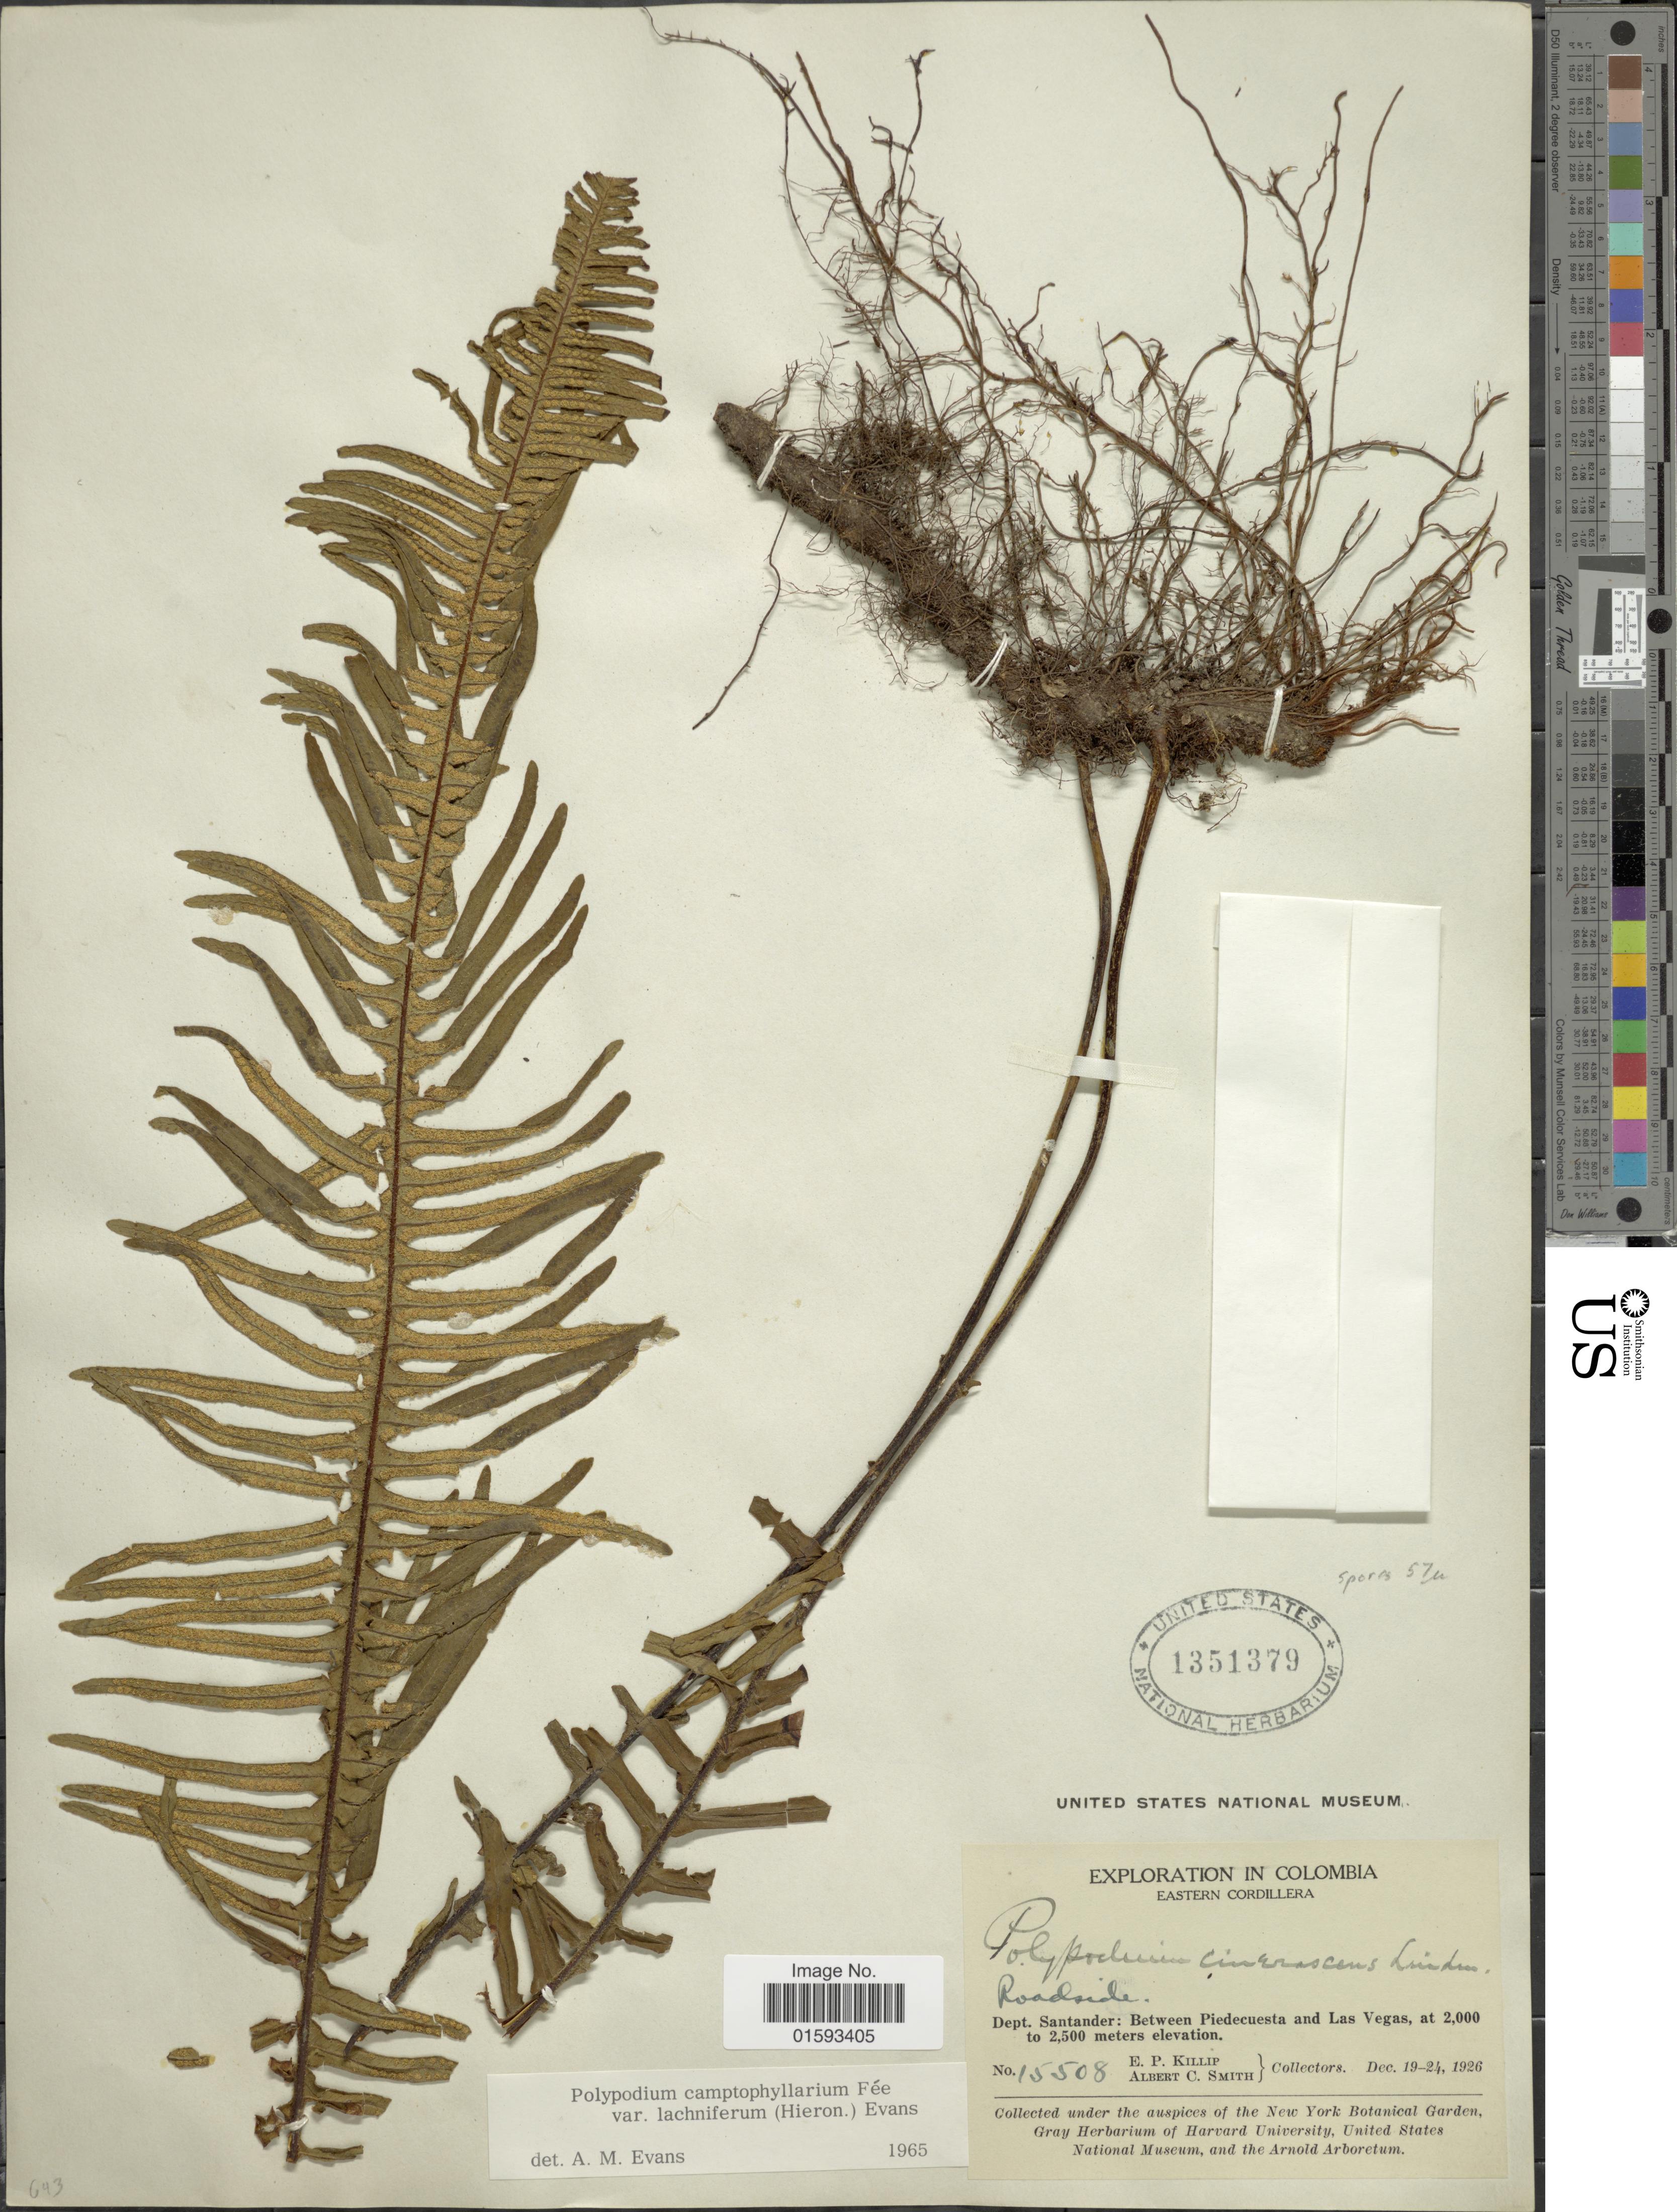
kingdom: Plantae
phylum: Tracheophyta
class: Polypodiopsida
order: Polypodiales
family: Polypodiaceae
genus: Pecluma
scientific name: Pecluma camptophyllaria var. lachnifera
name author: (Hieron.) Lellinger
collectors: E. P. Killip & A. C. Smith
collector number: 15508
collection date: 1926-12-19/1926-12-24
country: Colombia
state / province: Santander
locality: Eastern Cordillera, Between Piedecuesta and Las Vegas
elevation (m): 2000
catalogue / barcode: US 1351379